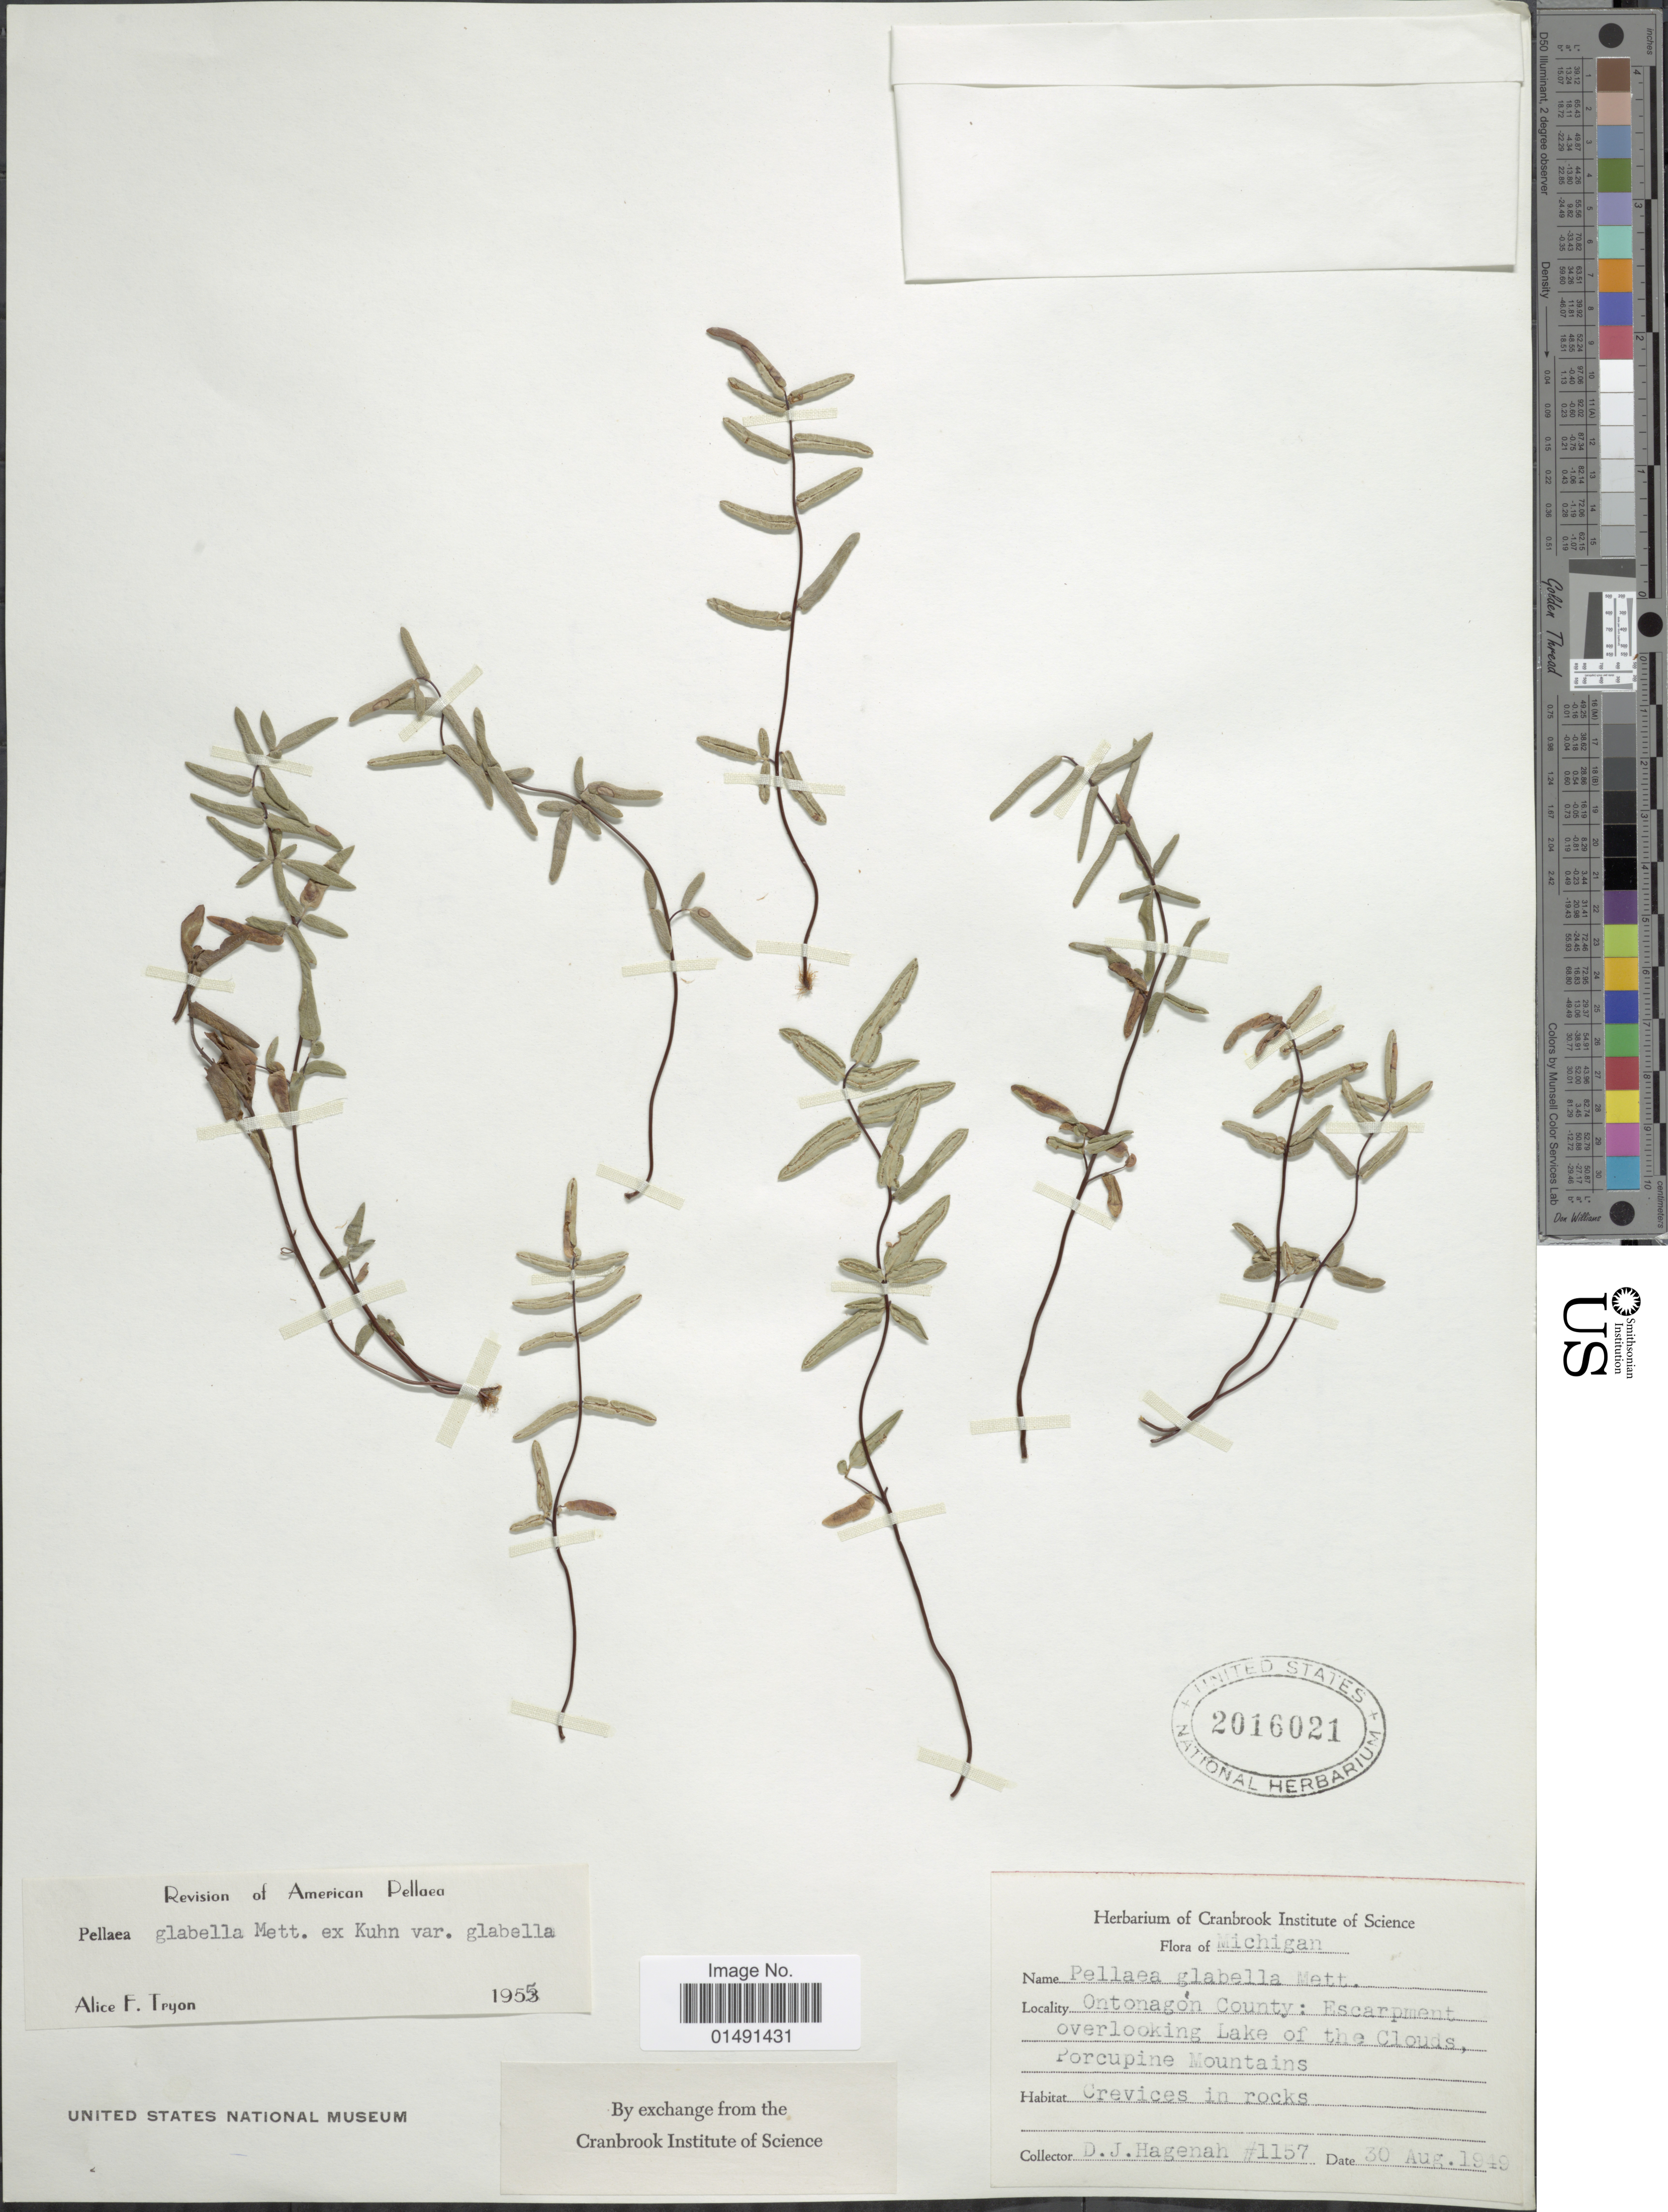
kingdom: Plantae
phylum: Tracheophyta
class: Polypodiopsida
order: Polypodiales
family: Pteridaceae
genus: Pellaea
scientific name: Pellaea glabella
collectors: D. Hagenah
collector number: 1157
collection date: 1949-08-30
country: United States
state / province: Michigan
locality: Ontonagón County: Escarpment overlooking Lake of the Clouds Porcupine Mountains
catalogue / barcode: US 2016021